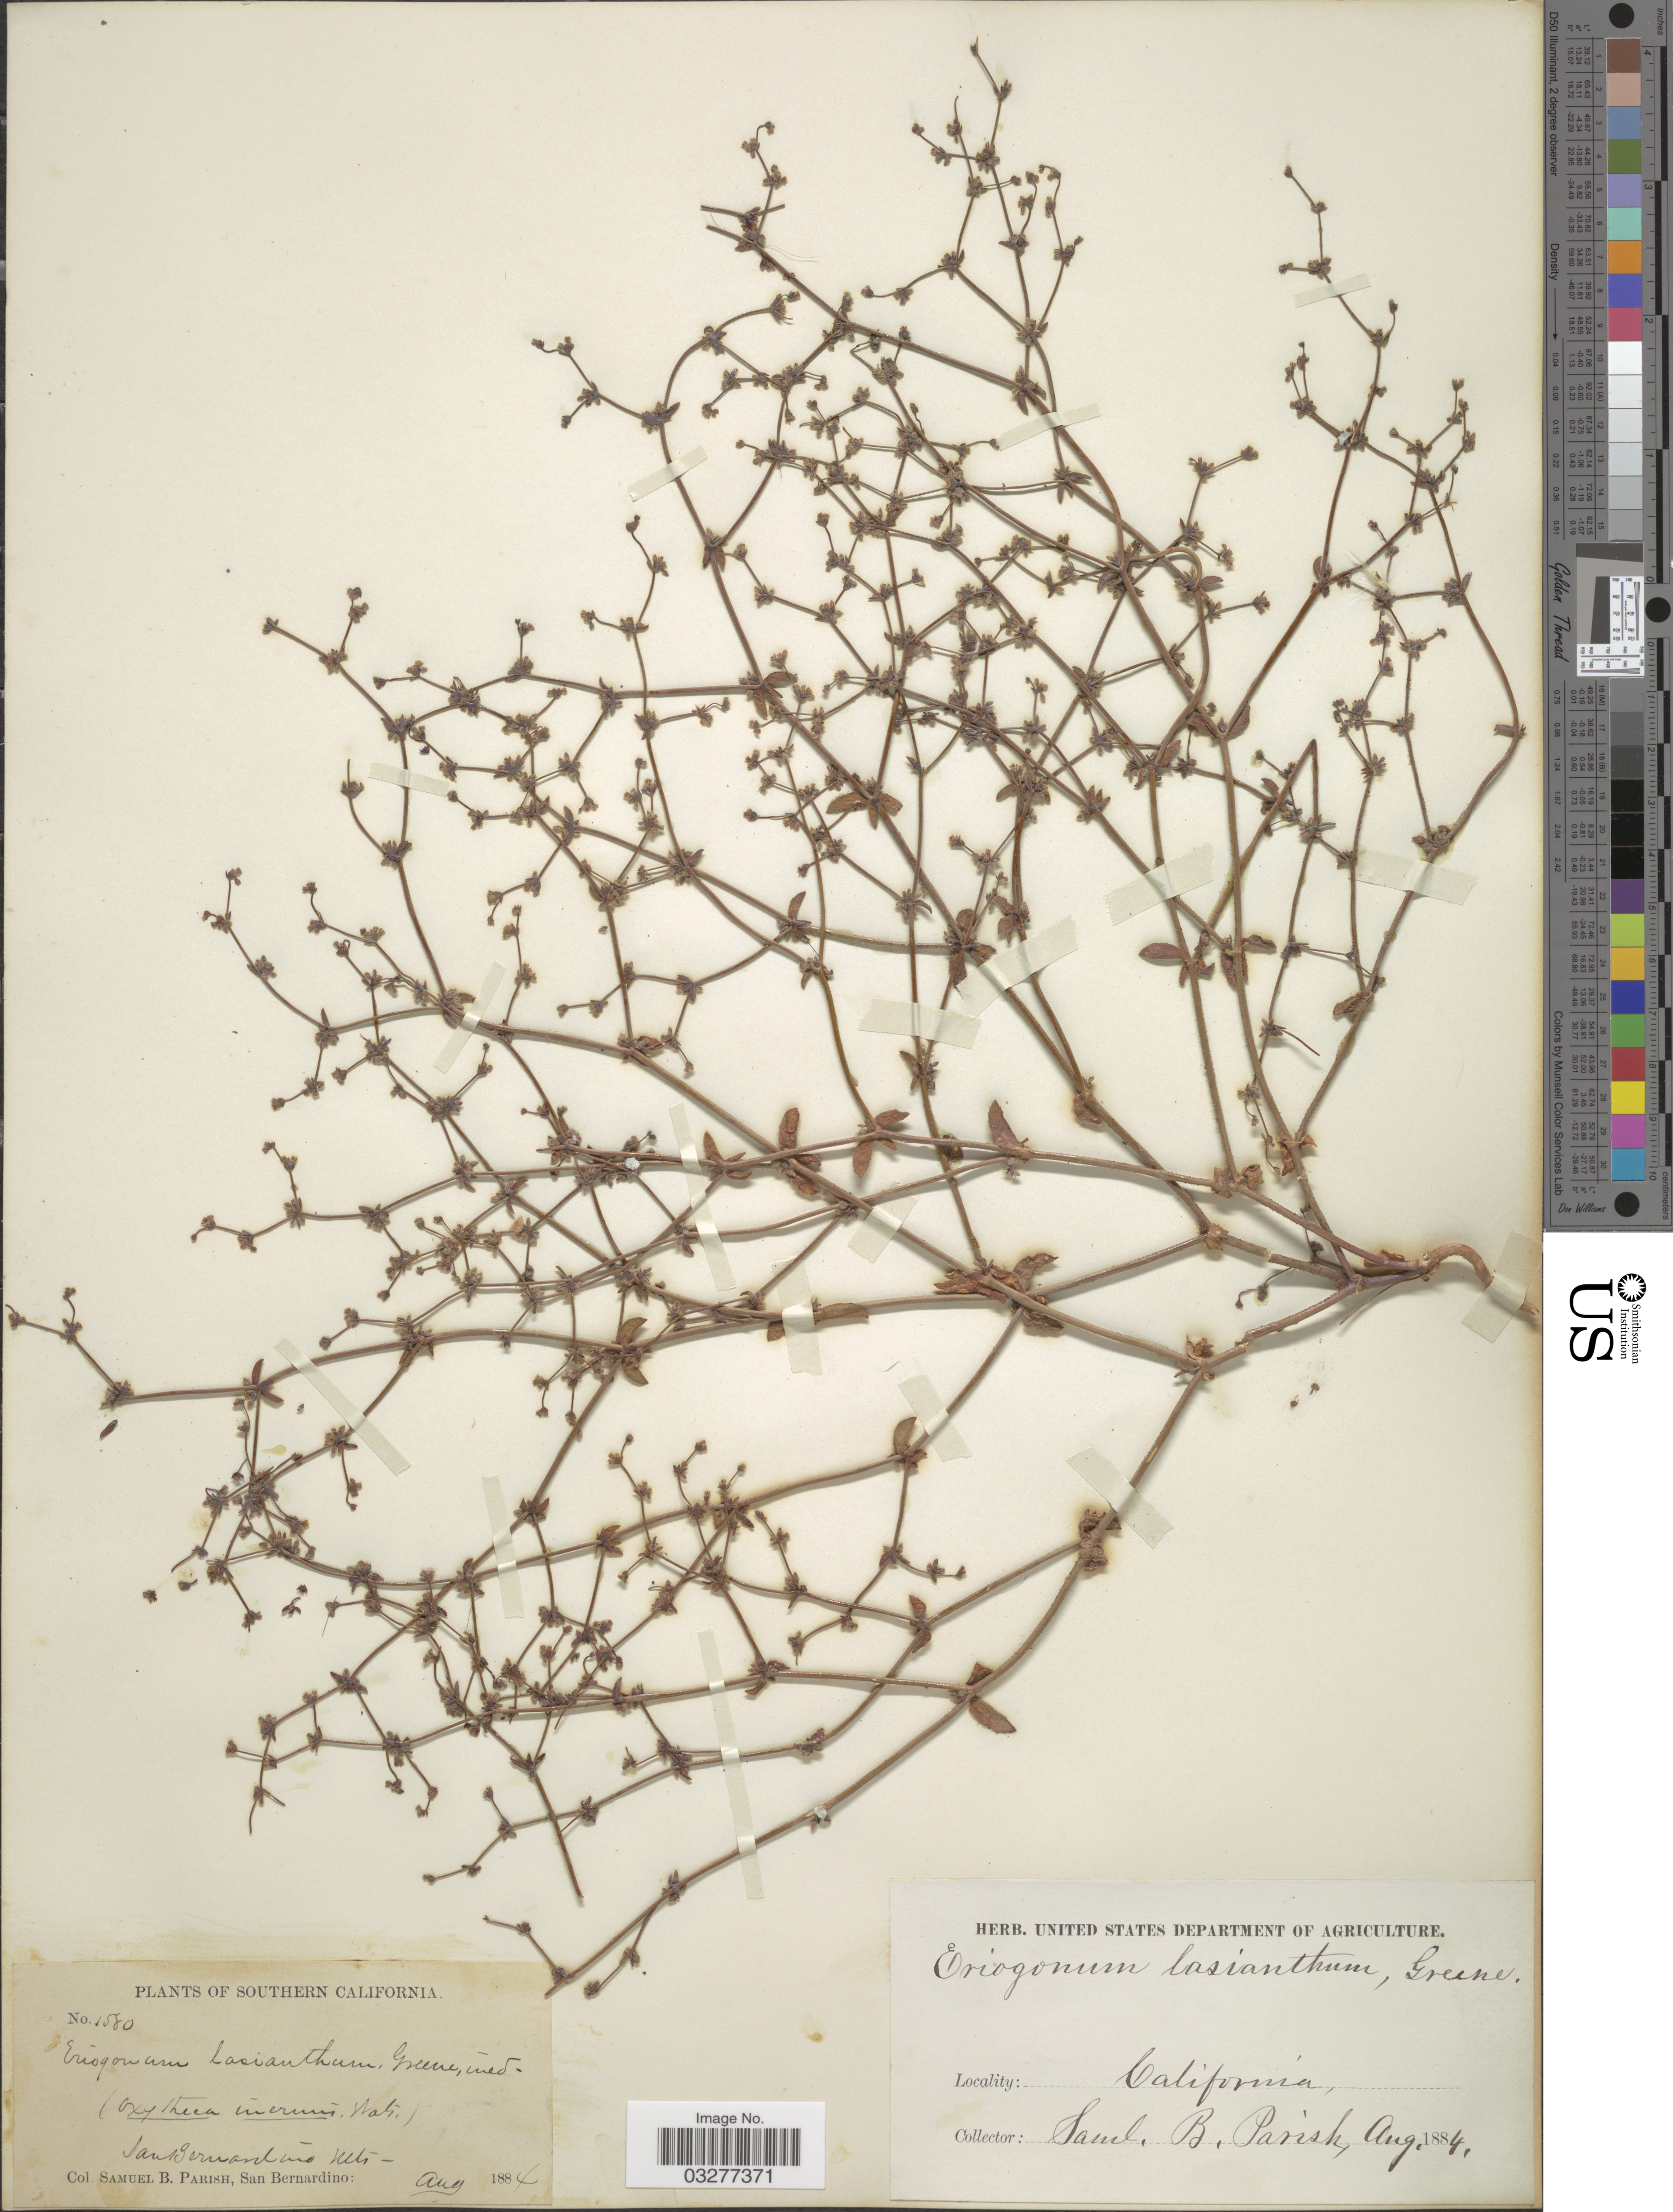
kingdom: Plantae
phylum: Tracheophyta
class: Magnoliopsida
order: Caryophyllales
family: Polygonaceae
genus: Eriogonum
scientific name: Eriogonum inerme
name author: (S. Watson) Jeps.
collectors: S. B. Parish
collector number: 1580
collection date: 1884-08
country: United States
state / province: California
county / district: San Bernardino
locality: Southern California. San Bernardino Mts.